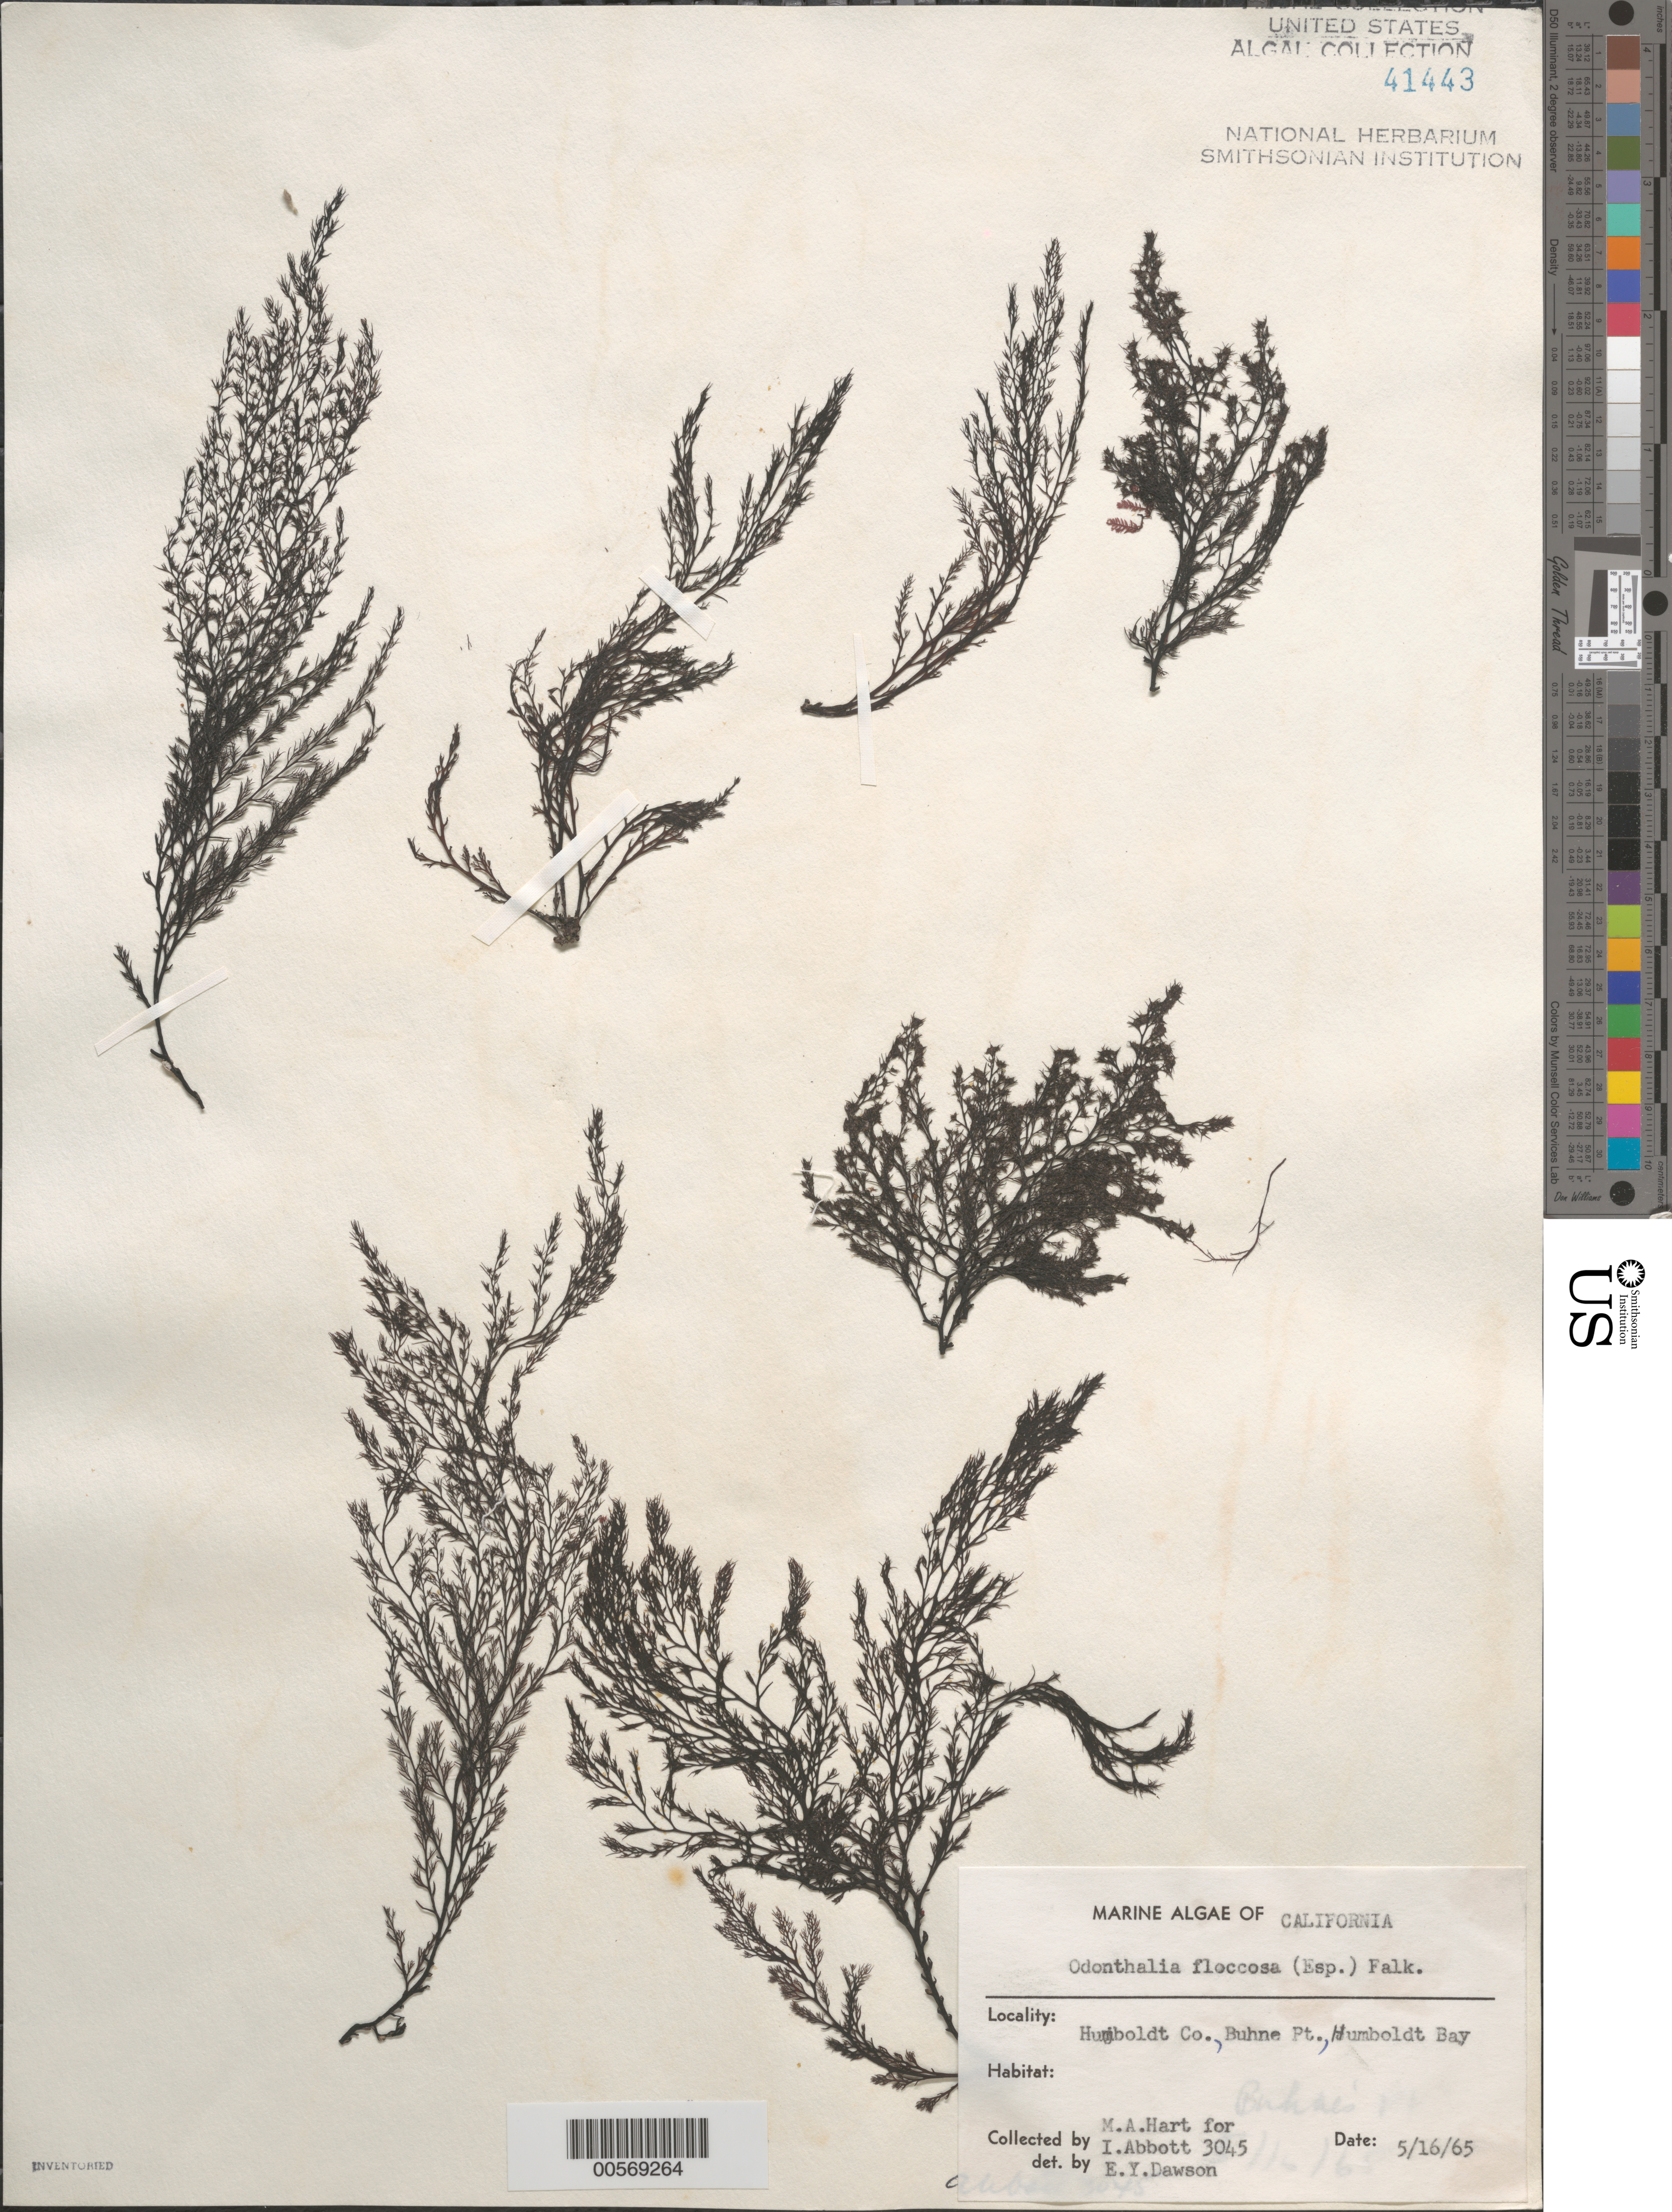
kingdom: Plantae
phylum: Rhodophyta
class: Florideophyceae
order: Ceramiales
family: Rhodomelaceae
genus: Odonthalia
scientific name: Odonthalia floccosa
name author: (Esper) Falkenb.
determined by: Dawson, E. Y.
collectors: M. A. Hart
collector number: IAA 3045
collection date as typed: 16 May 1965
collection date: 1965-05-16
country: United States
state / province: California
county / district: Humboldt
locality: Buhne Point, Humboldt Bay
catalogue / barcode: US 41443